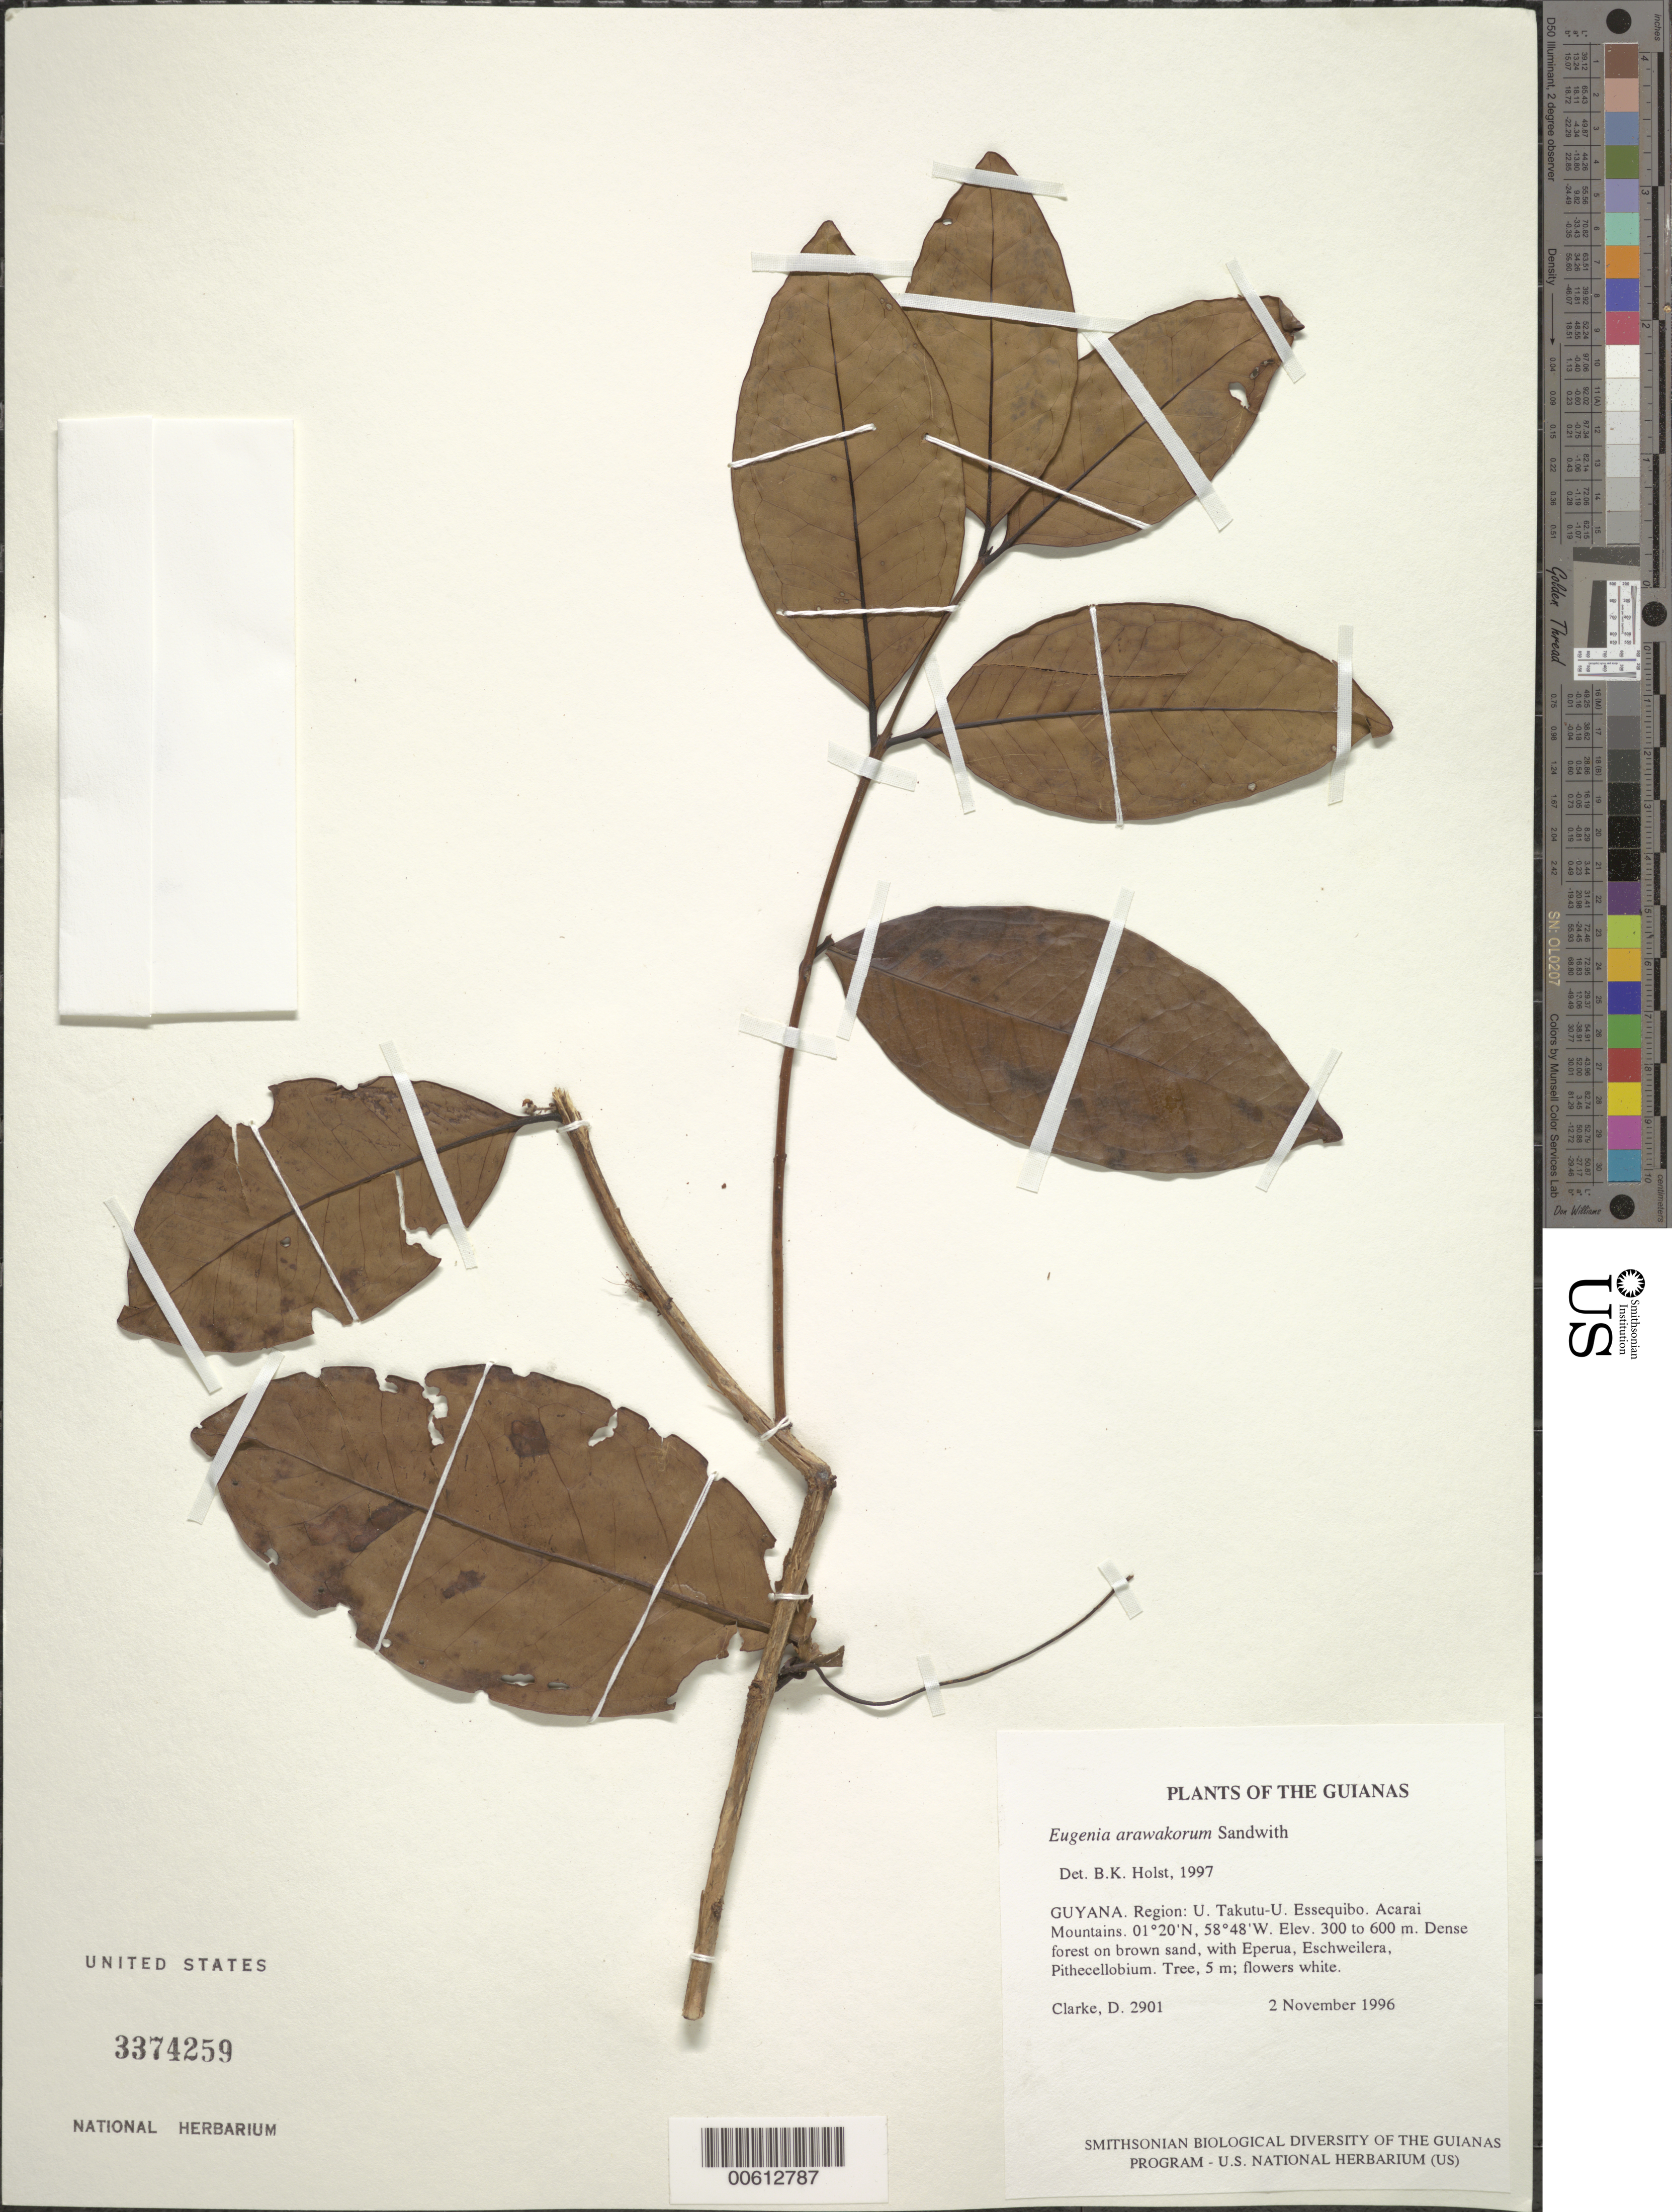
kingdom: Plantae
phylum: Tracheophyta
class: Magnoliopsida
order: Myrtales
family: Myrtaceae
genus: Eugenia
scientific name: Eugenia arawakorum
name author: Sandwith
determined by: Holst, Bruce K.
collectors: H. D. Clarke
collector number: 2901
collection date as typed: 2 November 1996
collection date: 1996-11-02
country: Guyana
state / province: U. Takutu-U. Essequibo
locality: Acarai Mountains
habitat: Dense forest on brown sand, with Eperua, Eschweilera, Pithecellobium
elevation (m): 300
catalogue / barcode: US 3374259